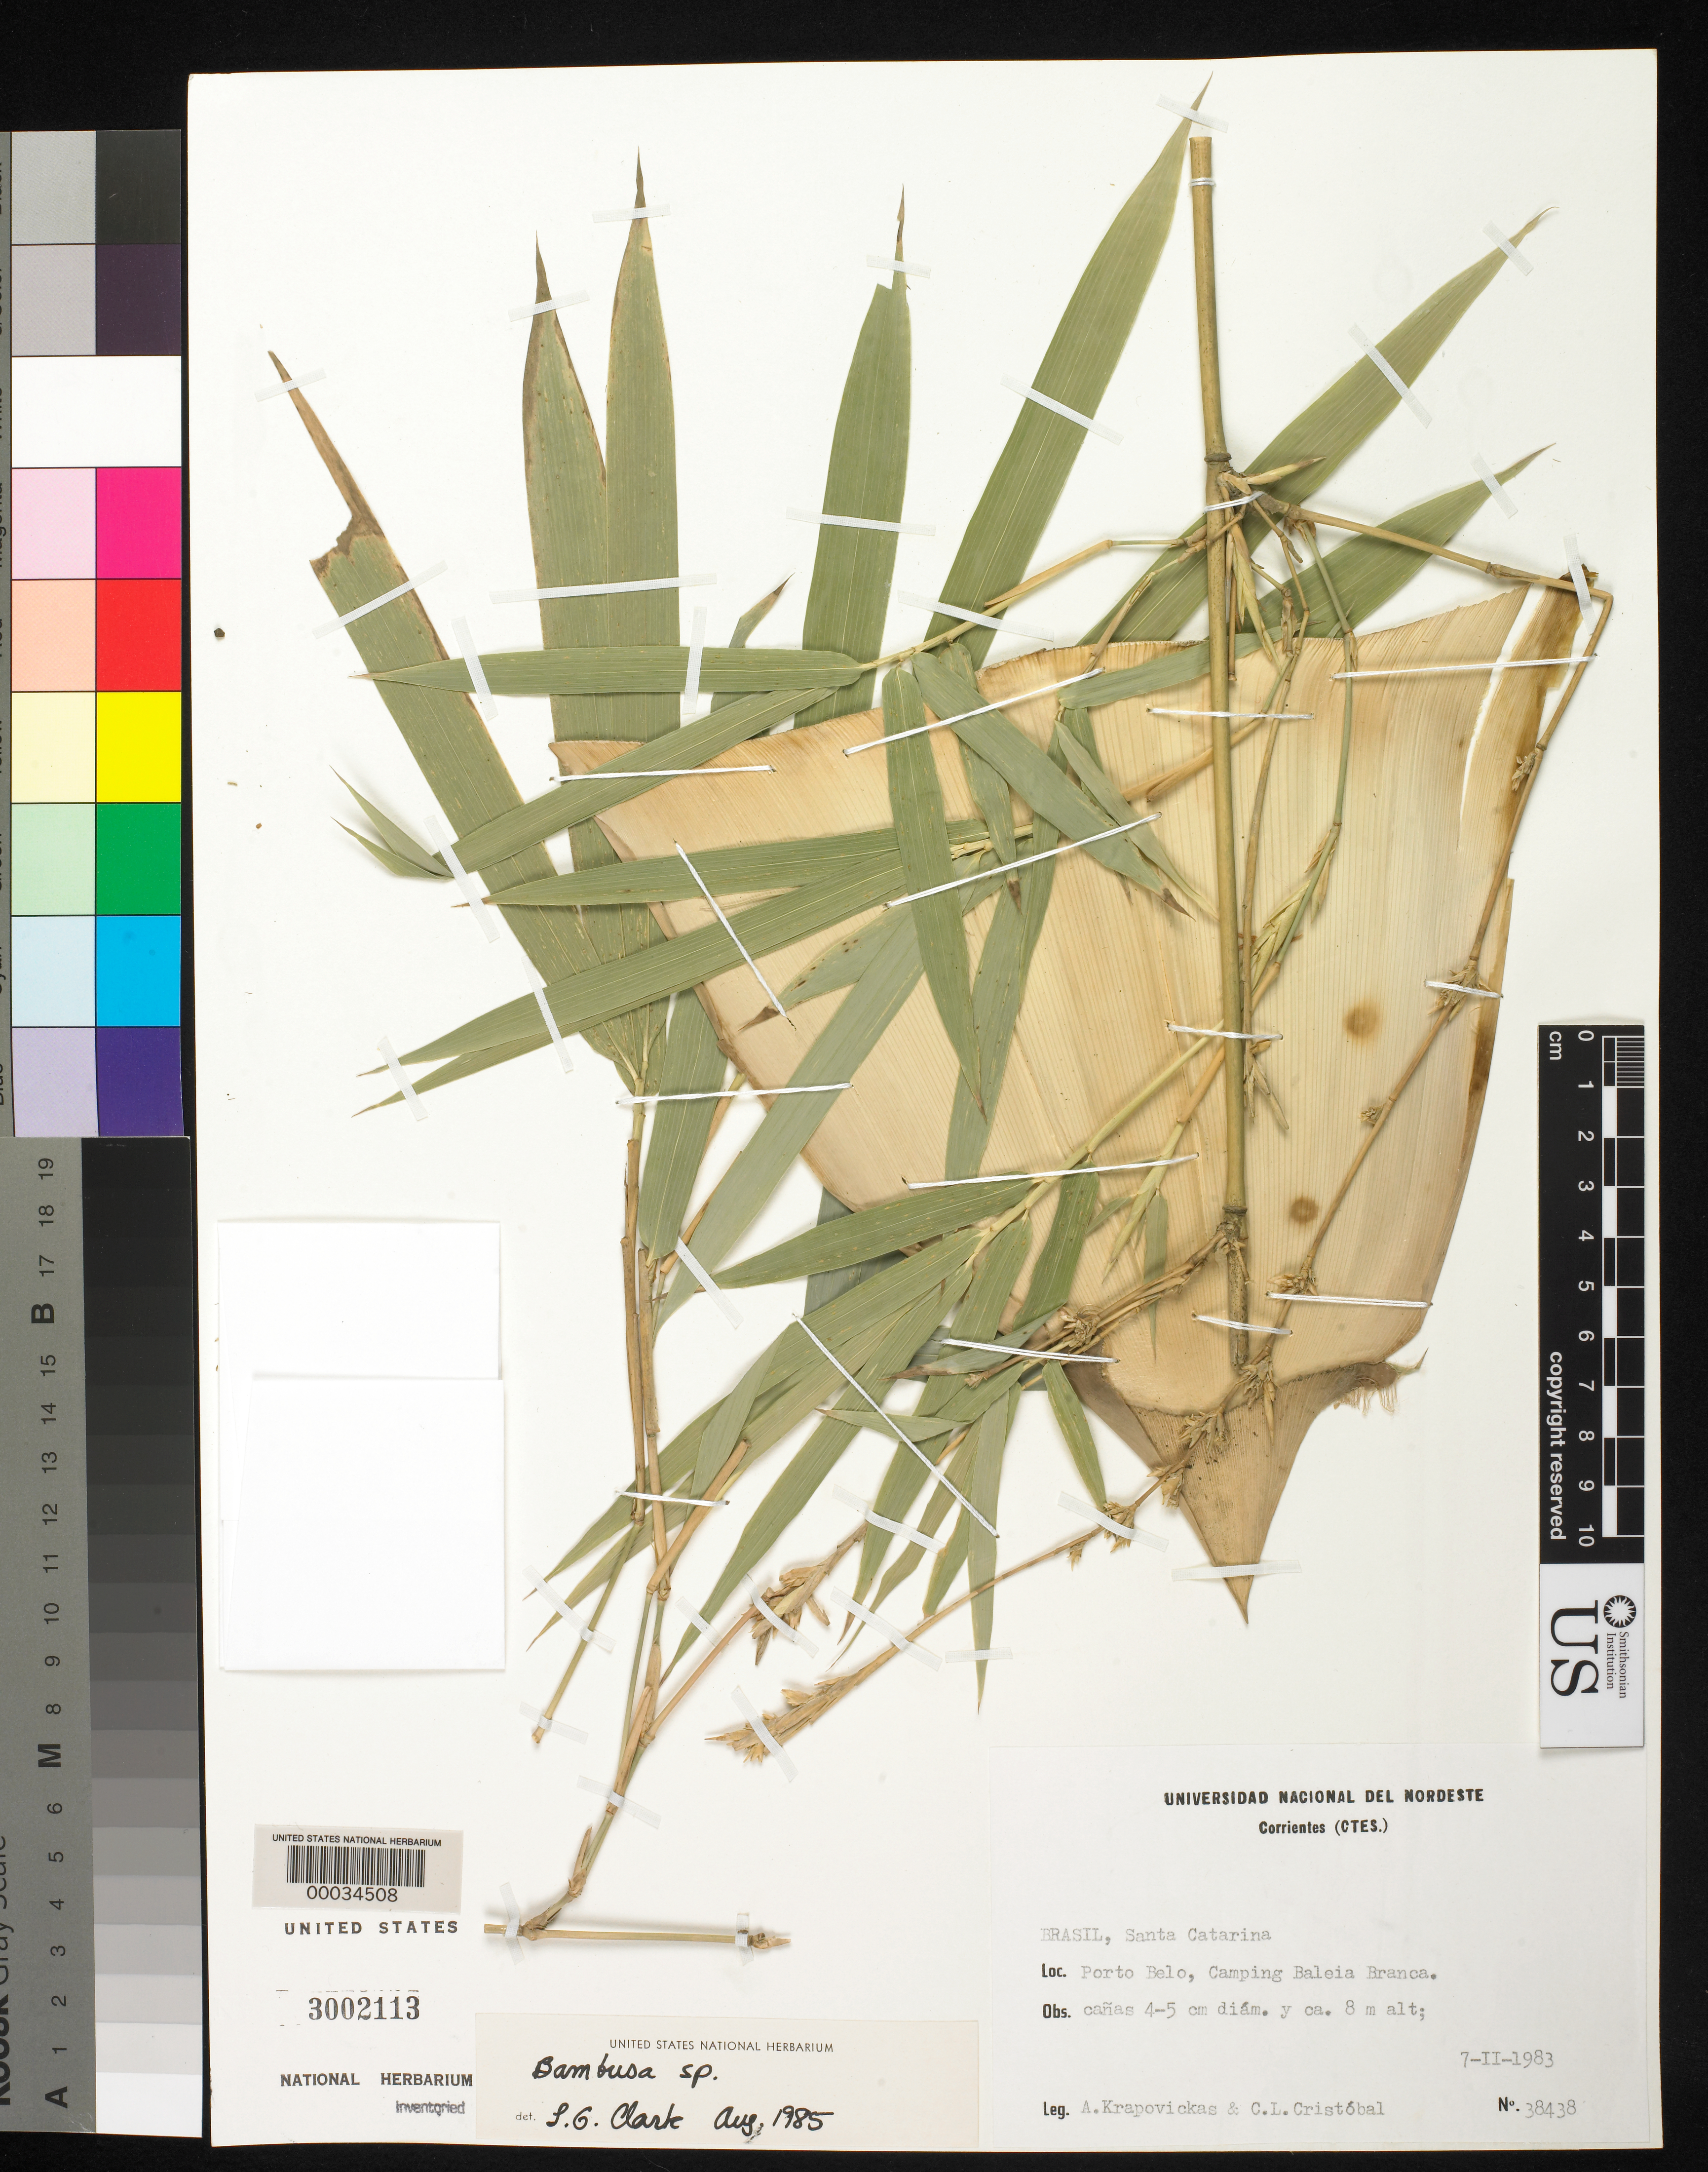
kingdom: Plantae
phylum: Tracheophyta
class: Liliopsida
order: Poales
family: Poaceae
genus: Bambusa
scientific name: Bambusa sp.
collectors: A. Krapovickas & C. L. Cristóbal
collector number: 38438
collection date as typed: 07 Feb 1983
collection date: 1983-02-07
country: Brazil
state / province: Santa Catarina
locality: Porto belo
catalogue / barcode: US 3002113